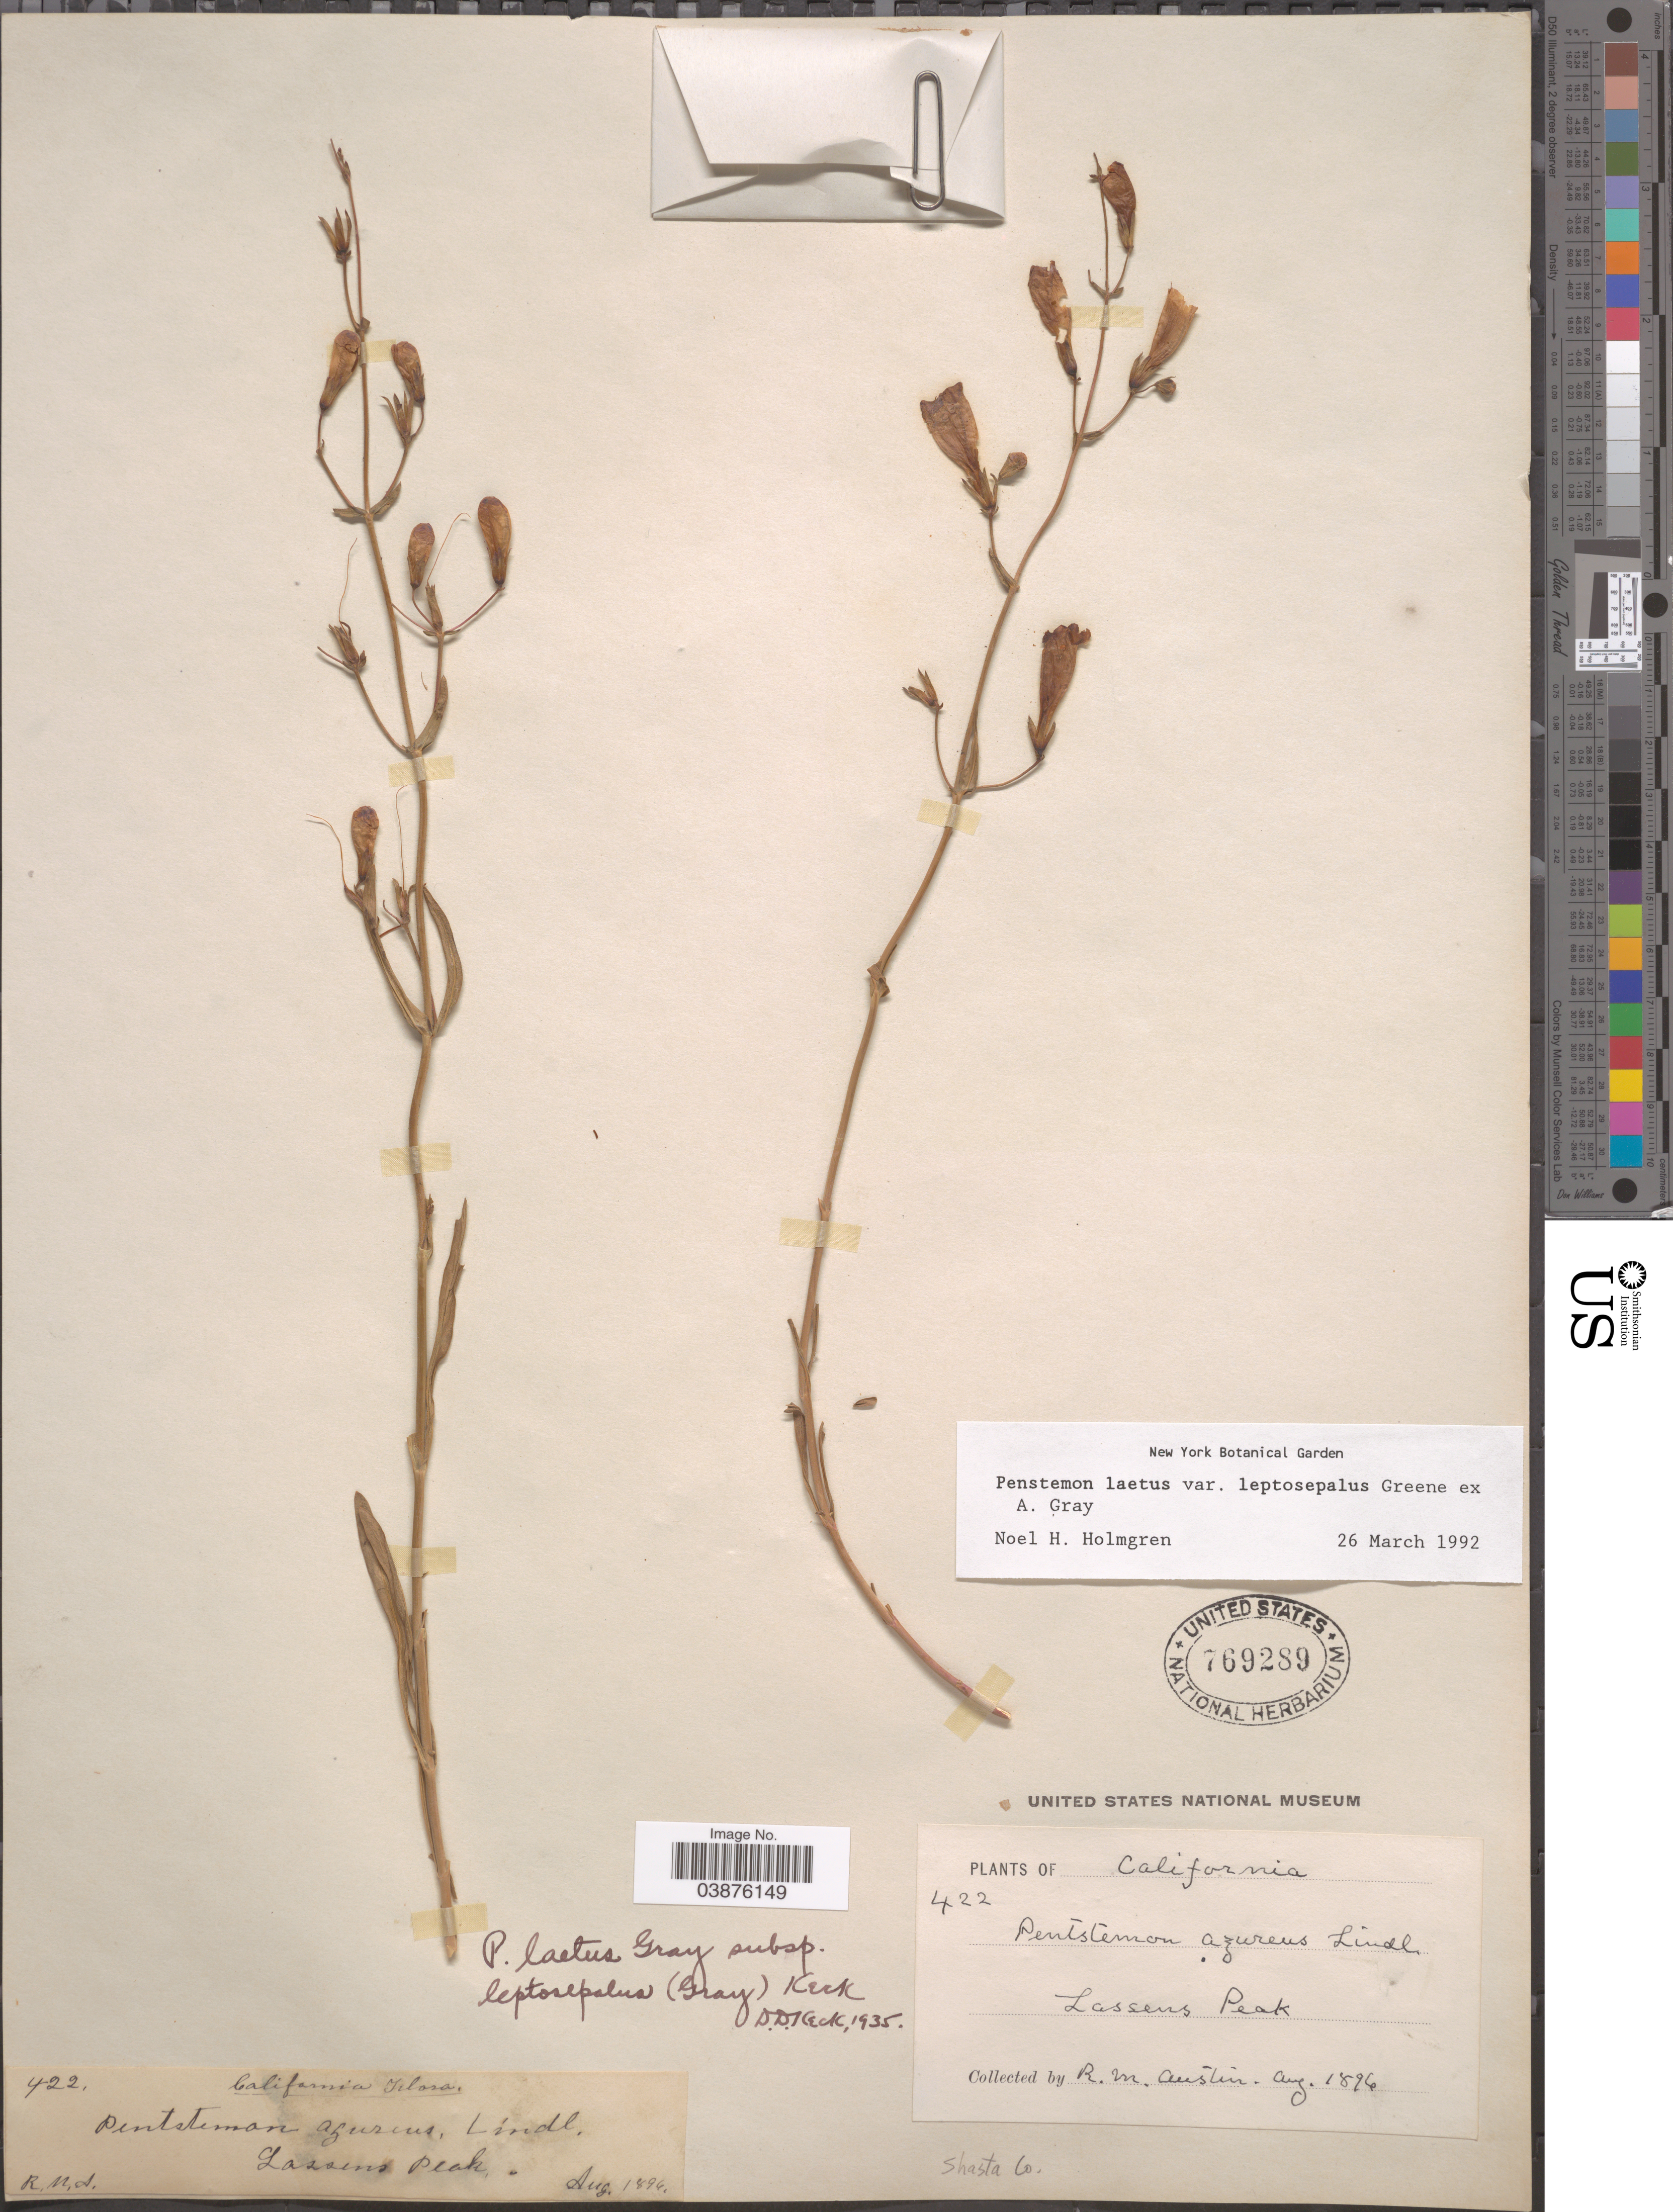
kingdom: Plantae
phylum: Tracheophyta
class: Magnoliopsida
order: Lamiales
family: Plantaginaceae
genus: Penstemon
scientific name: Penstemon laetus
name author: A. Gray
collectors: R. Austin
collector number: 422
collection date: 1894-08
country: United States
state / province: California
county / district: Shasta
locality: Lassens Peak. Shasta Co.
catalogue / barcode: US 769289